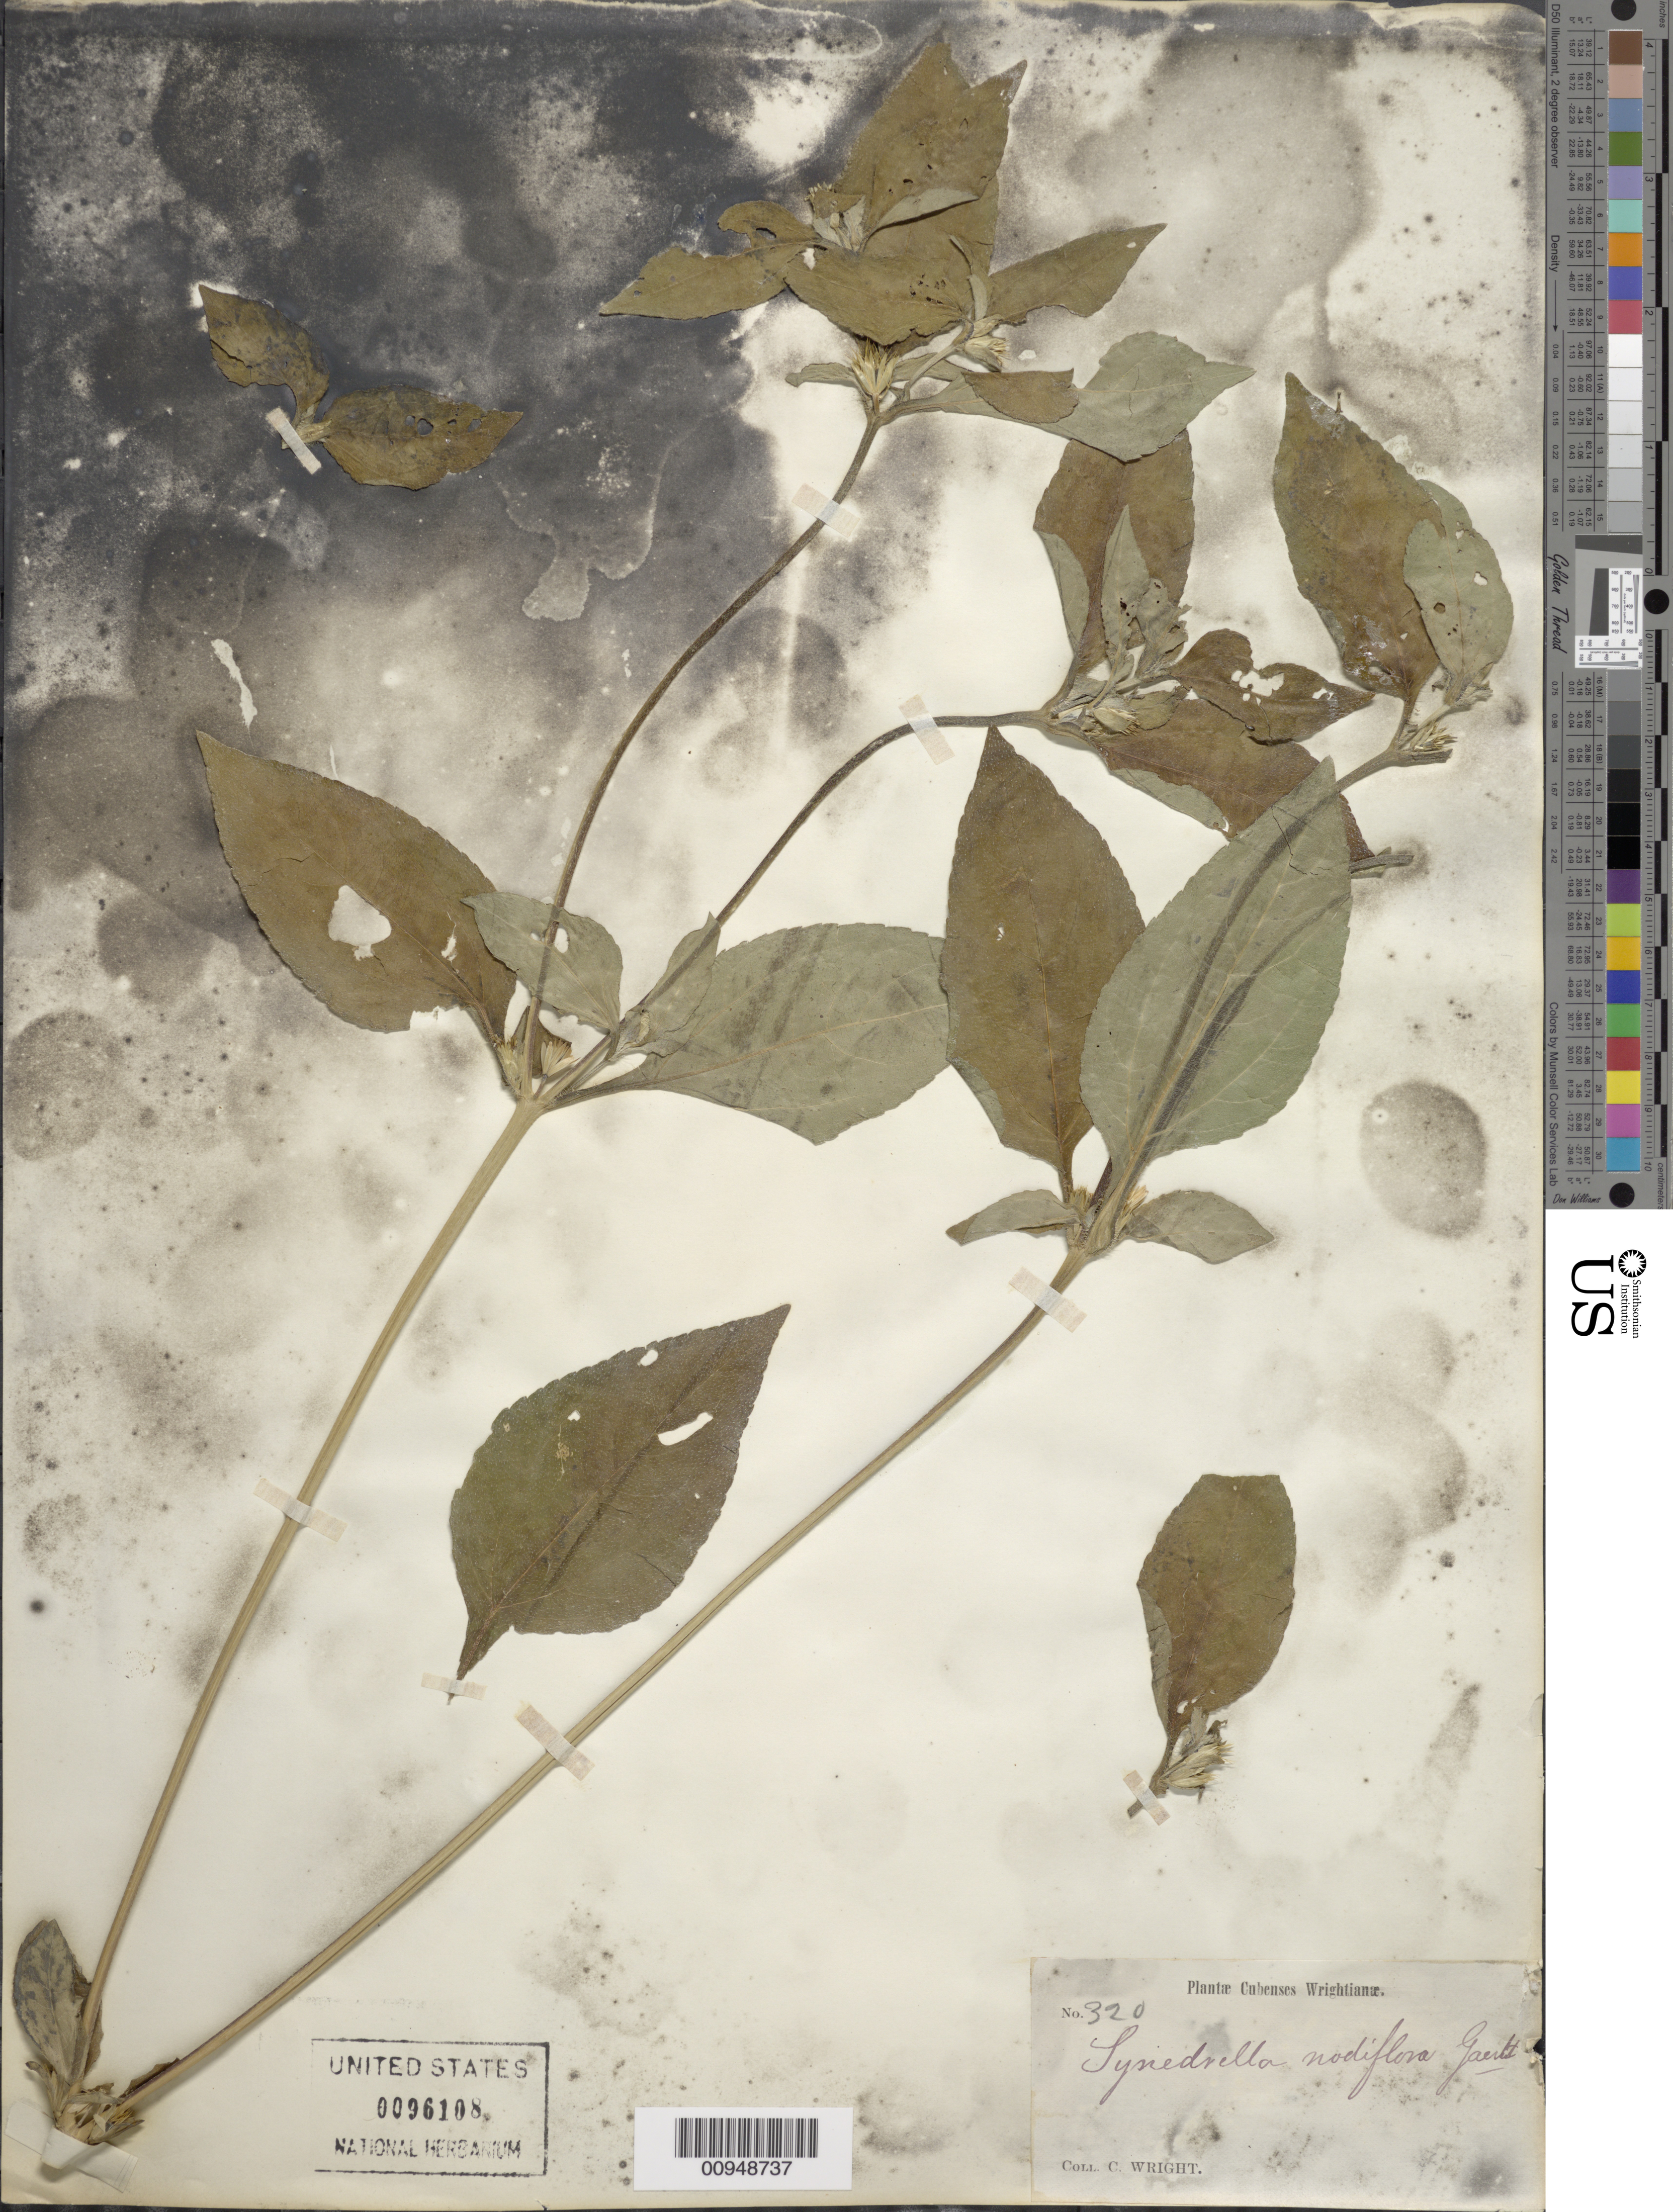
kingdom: Plantae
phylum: Tracheophyta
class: Magnoliopsida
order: Asterales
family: Asteraceae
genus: Synedrella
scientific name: Synedrella nodiflora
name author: (L.) Gaertn.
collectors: C. Wright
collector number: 320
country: Cuba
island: Cuba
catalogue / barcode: US 96108